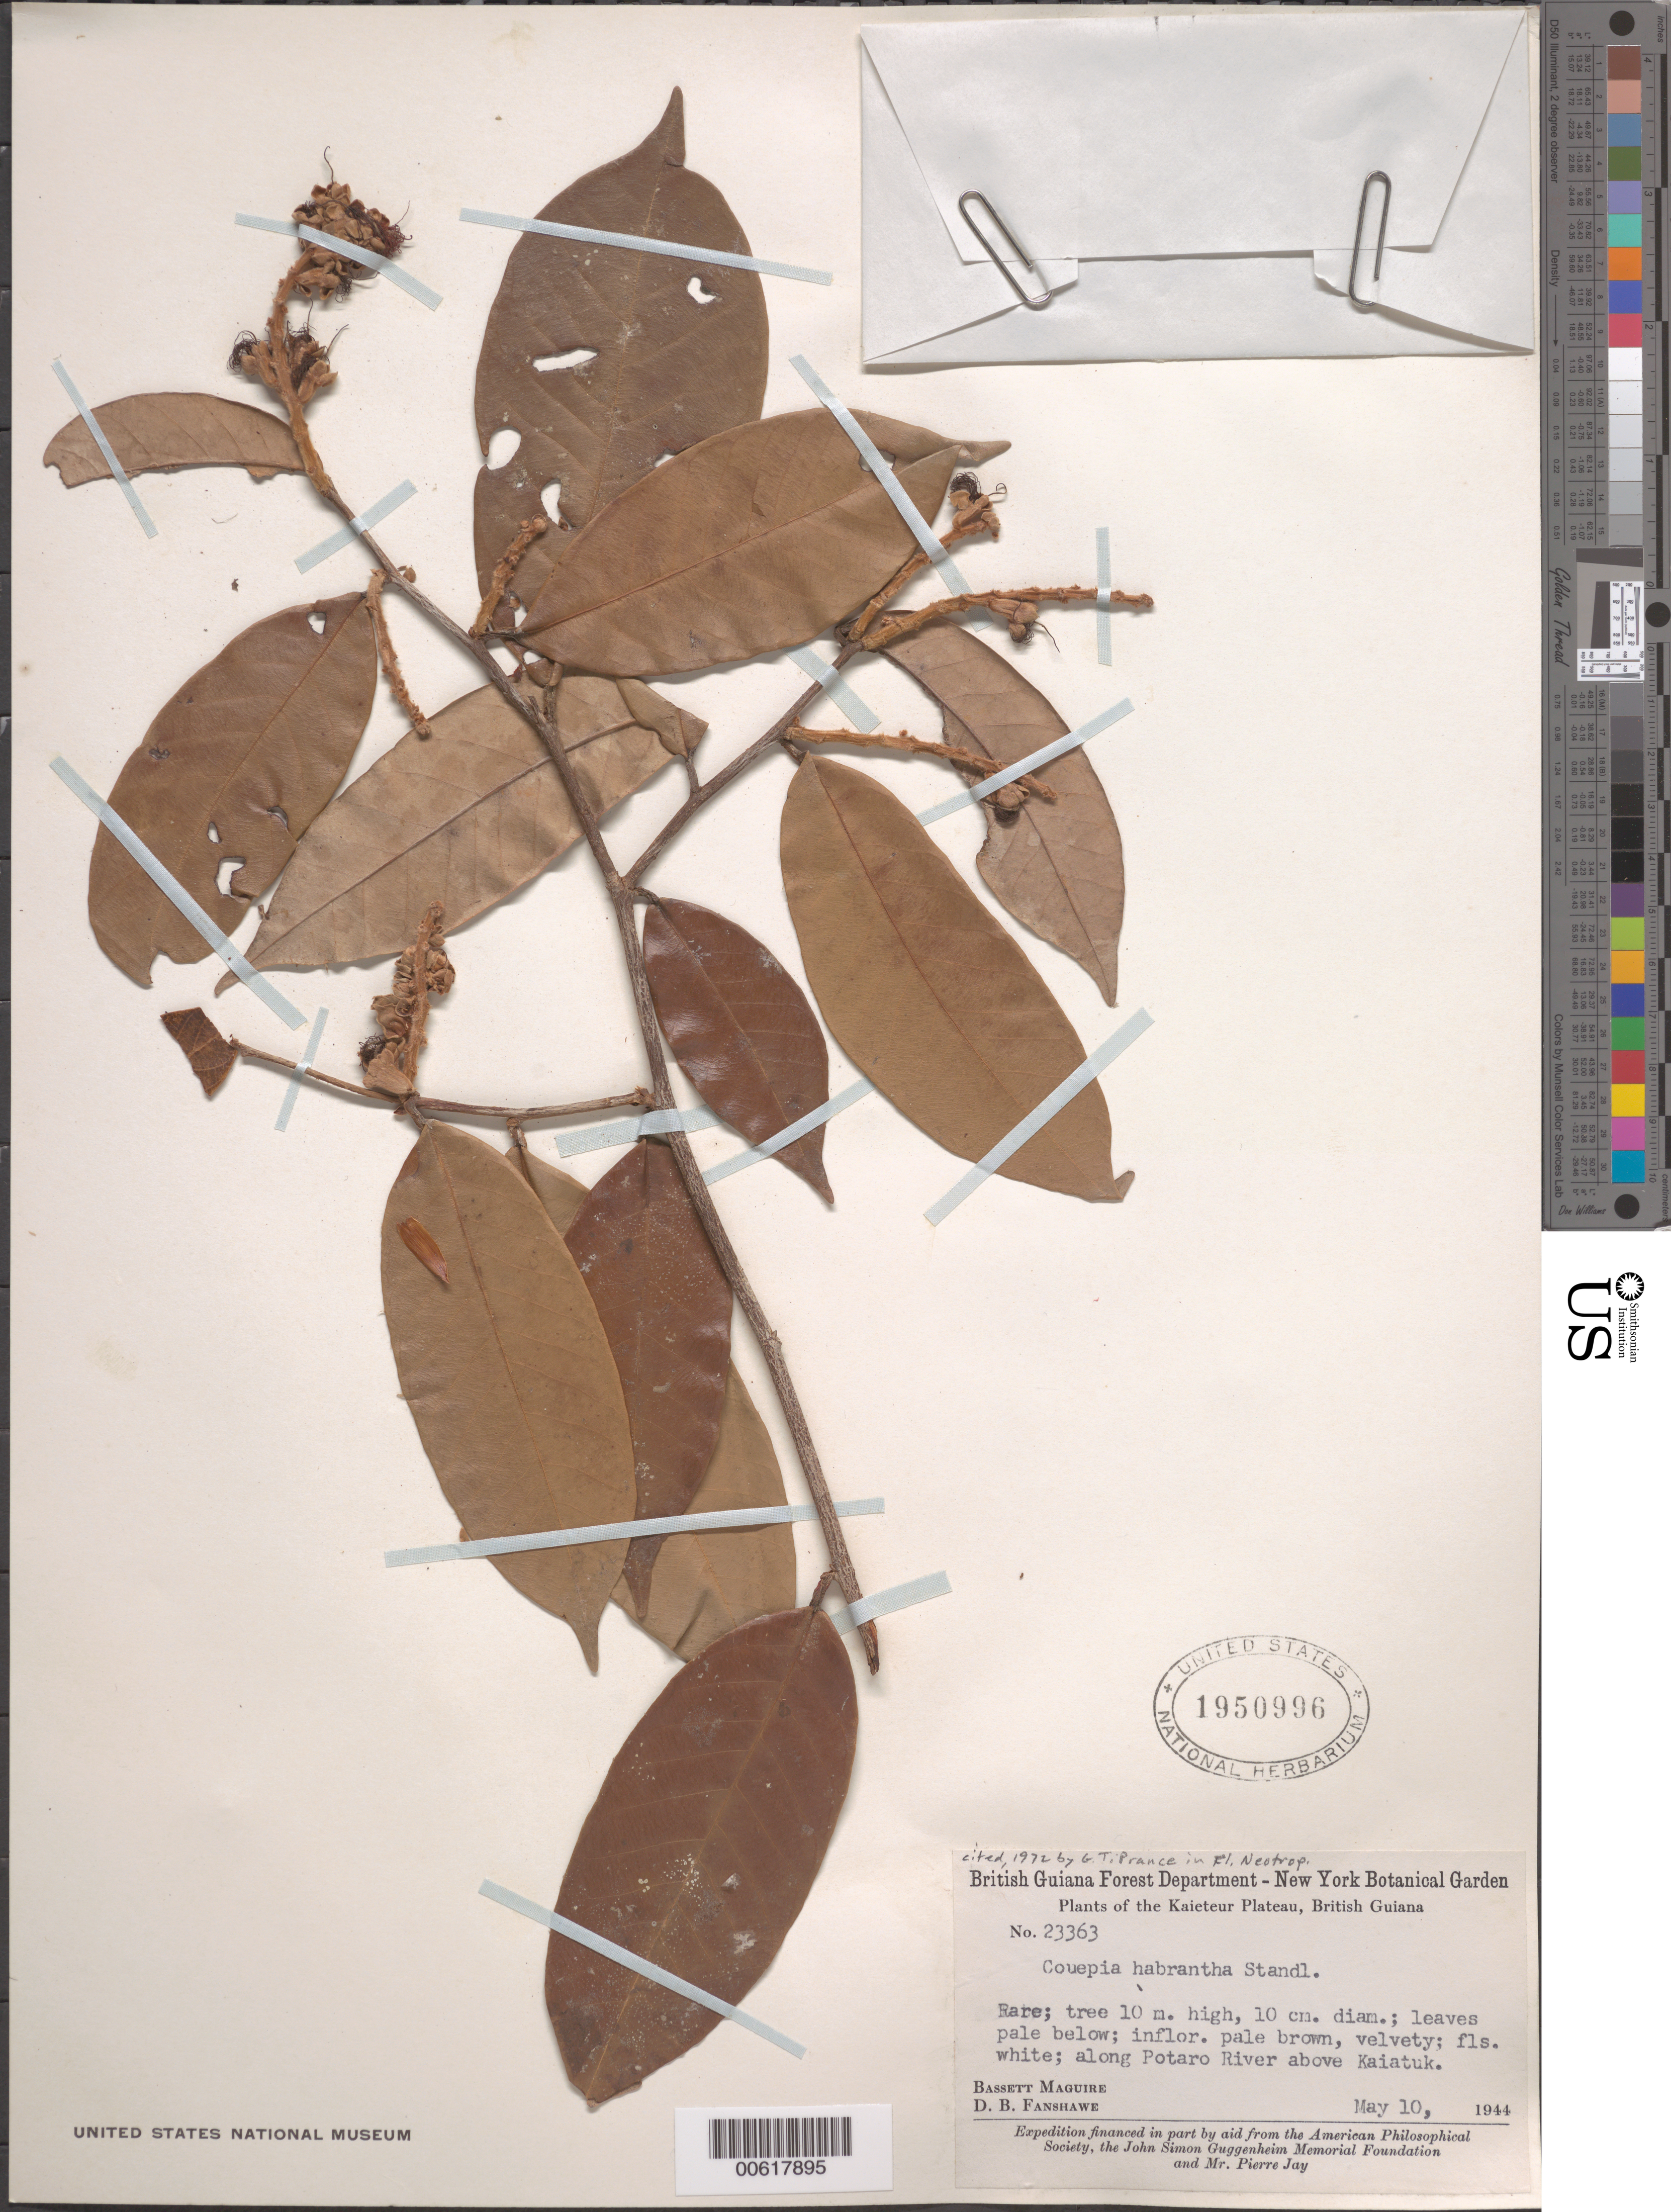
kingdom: Plantae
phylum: Tracheophyta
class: Magnoliopsida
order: Malpighiales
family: Chrysobalanaceae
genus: Couepia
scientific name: Couepia habrantha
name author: Standl.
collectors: B. Maguire & D. B. Fanshawe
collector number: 23363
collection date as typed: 10-May-44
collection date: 1944-05-10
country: Guyana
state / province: Potaro-Siparuni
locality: Kaieteur Plateau, above Kaietuk, along Potaro River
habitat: Along river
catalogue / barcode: US 1950996